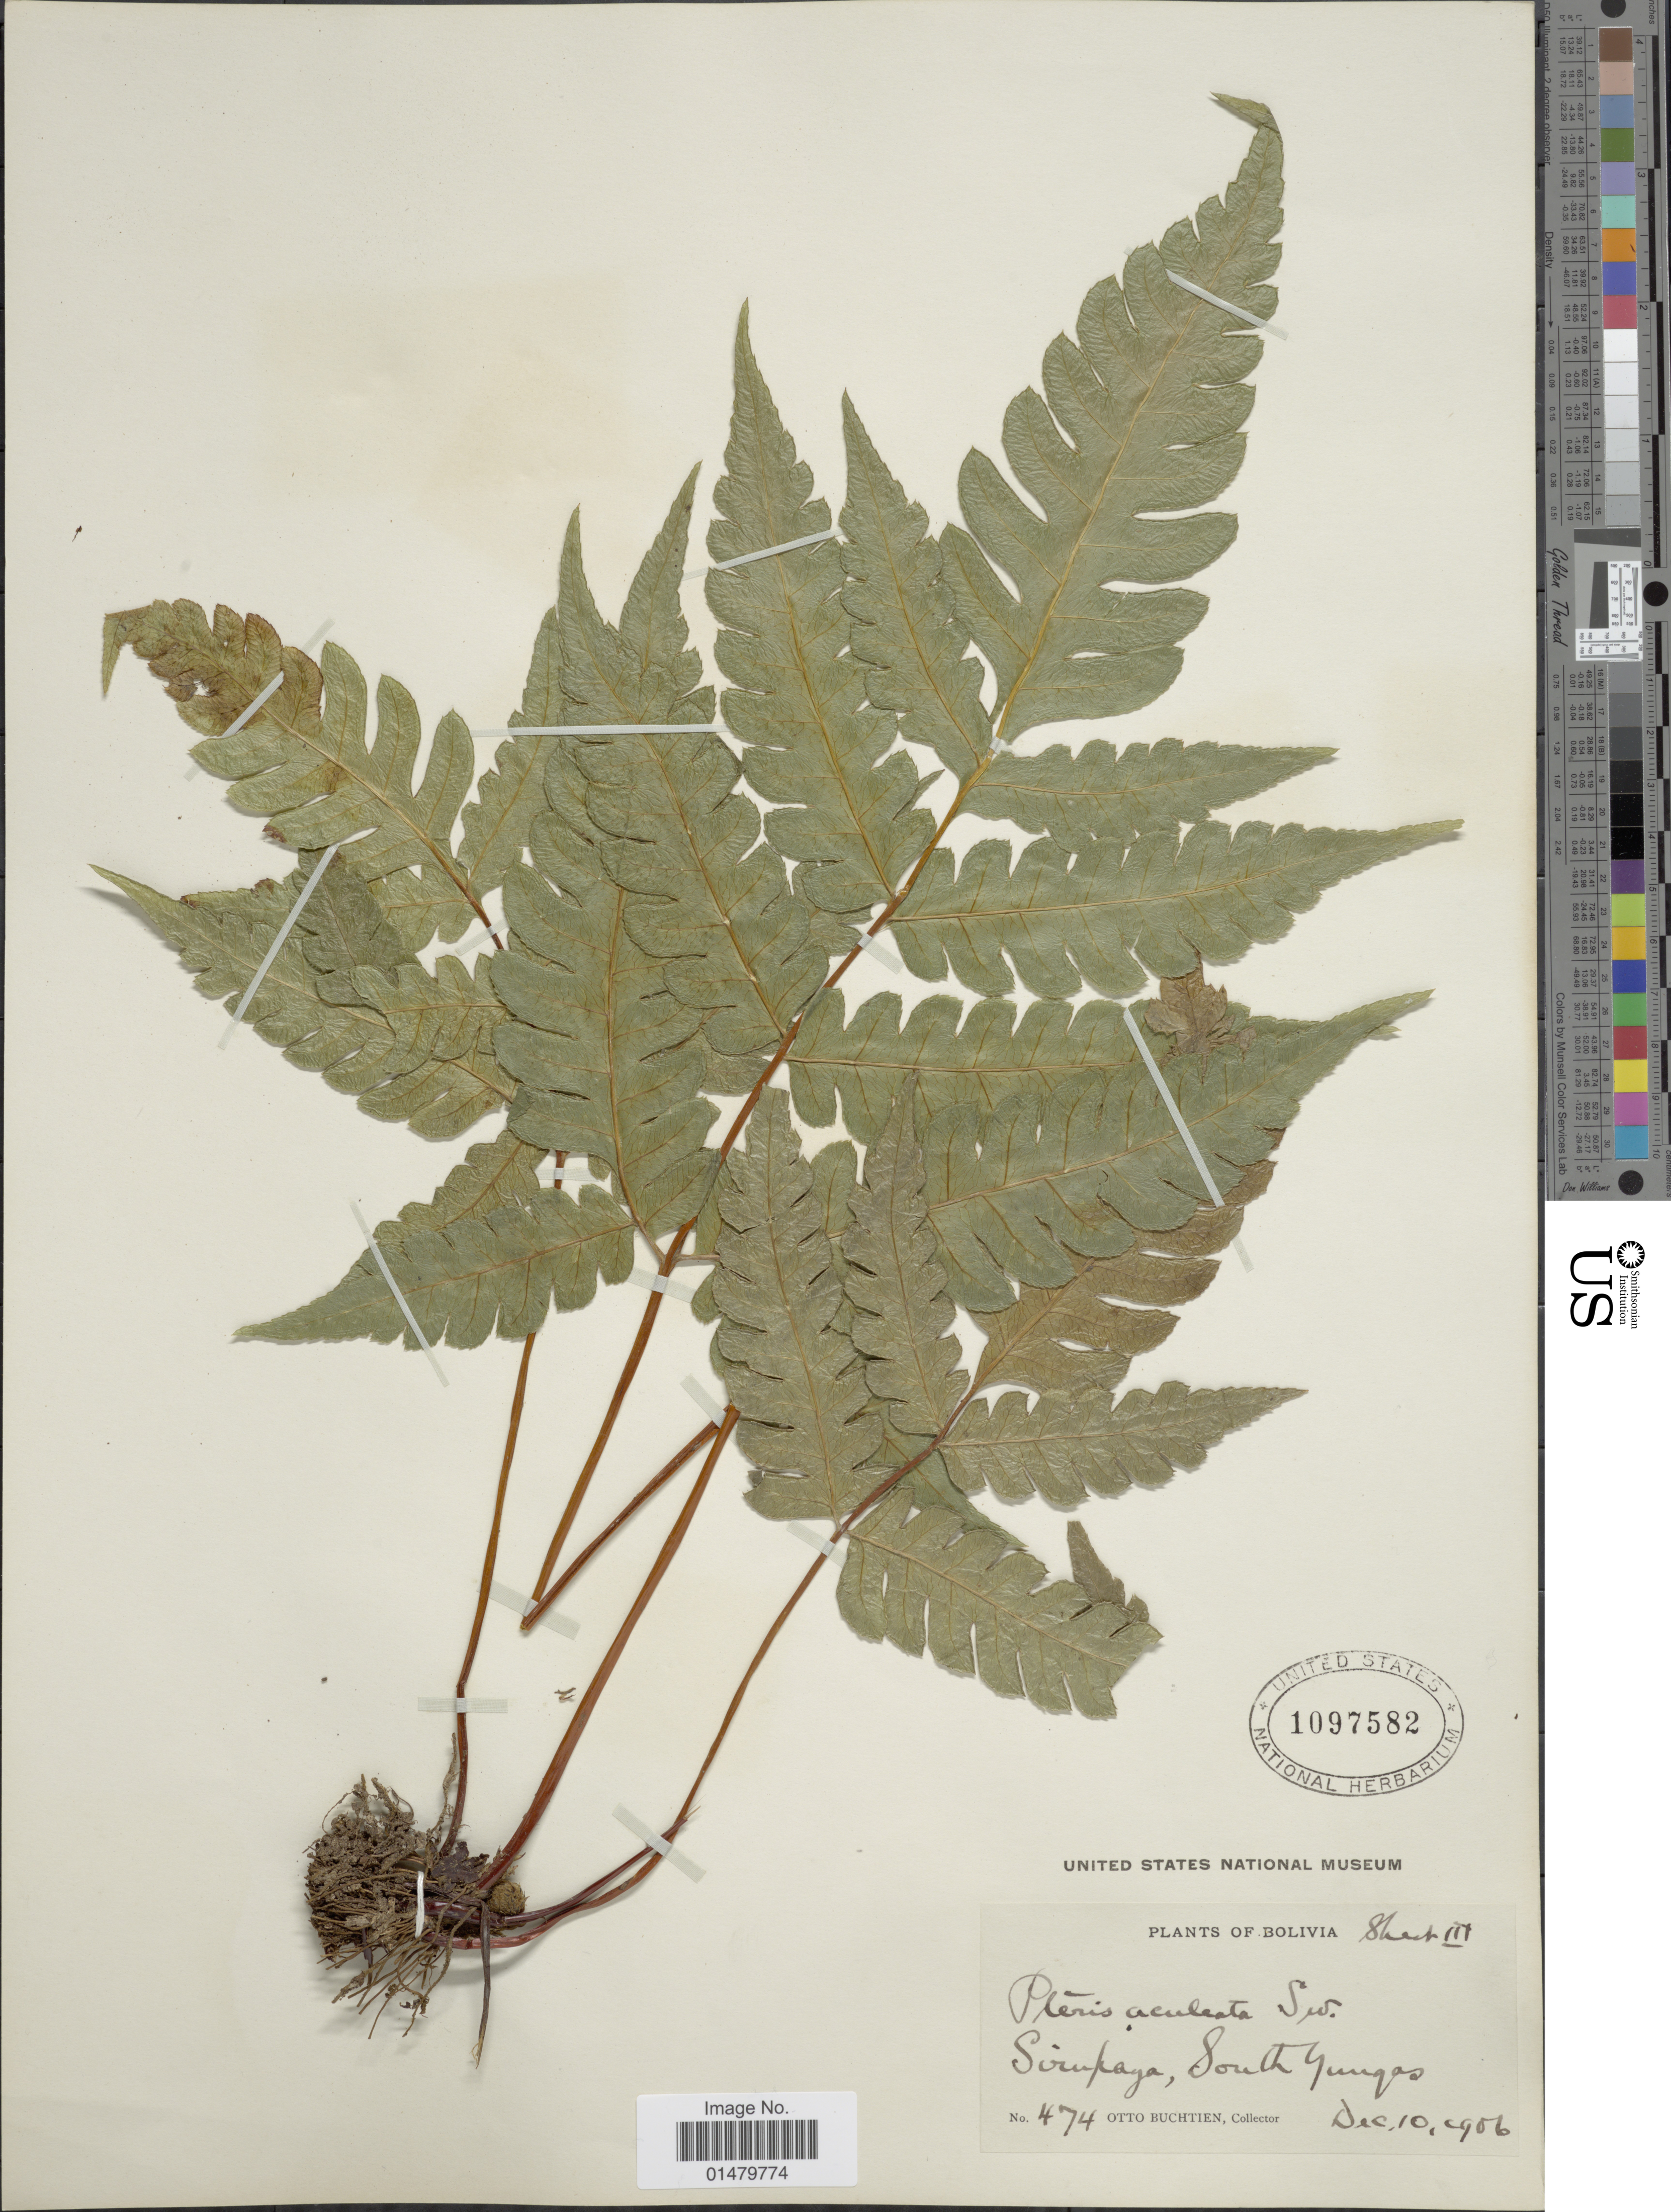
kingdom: Plantae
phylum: Tracheophyta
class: Polypodiopsida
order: Polypodiales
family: Pteridaceae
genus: Pteris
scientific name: Pteris podophylla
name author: Sw.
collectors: O. Buchtien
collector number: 474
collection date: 1906-12-10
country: Bolivia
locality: Sirupaya, South Yungas.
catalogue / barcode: US 1097582